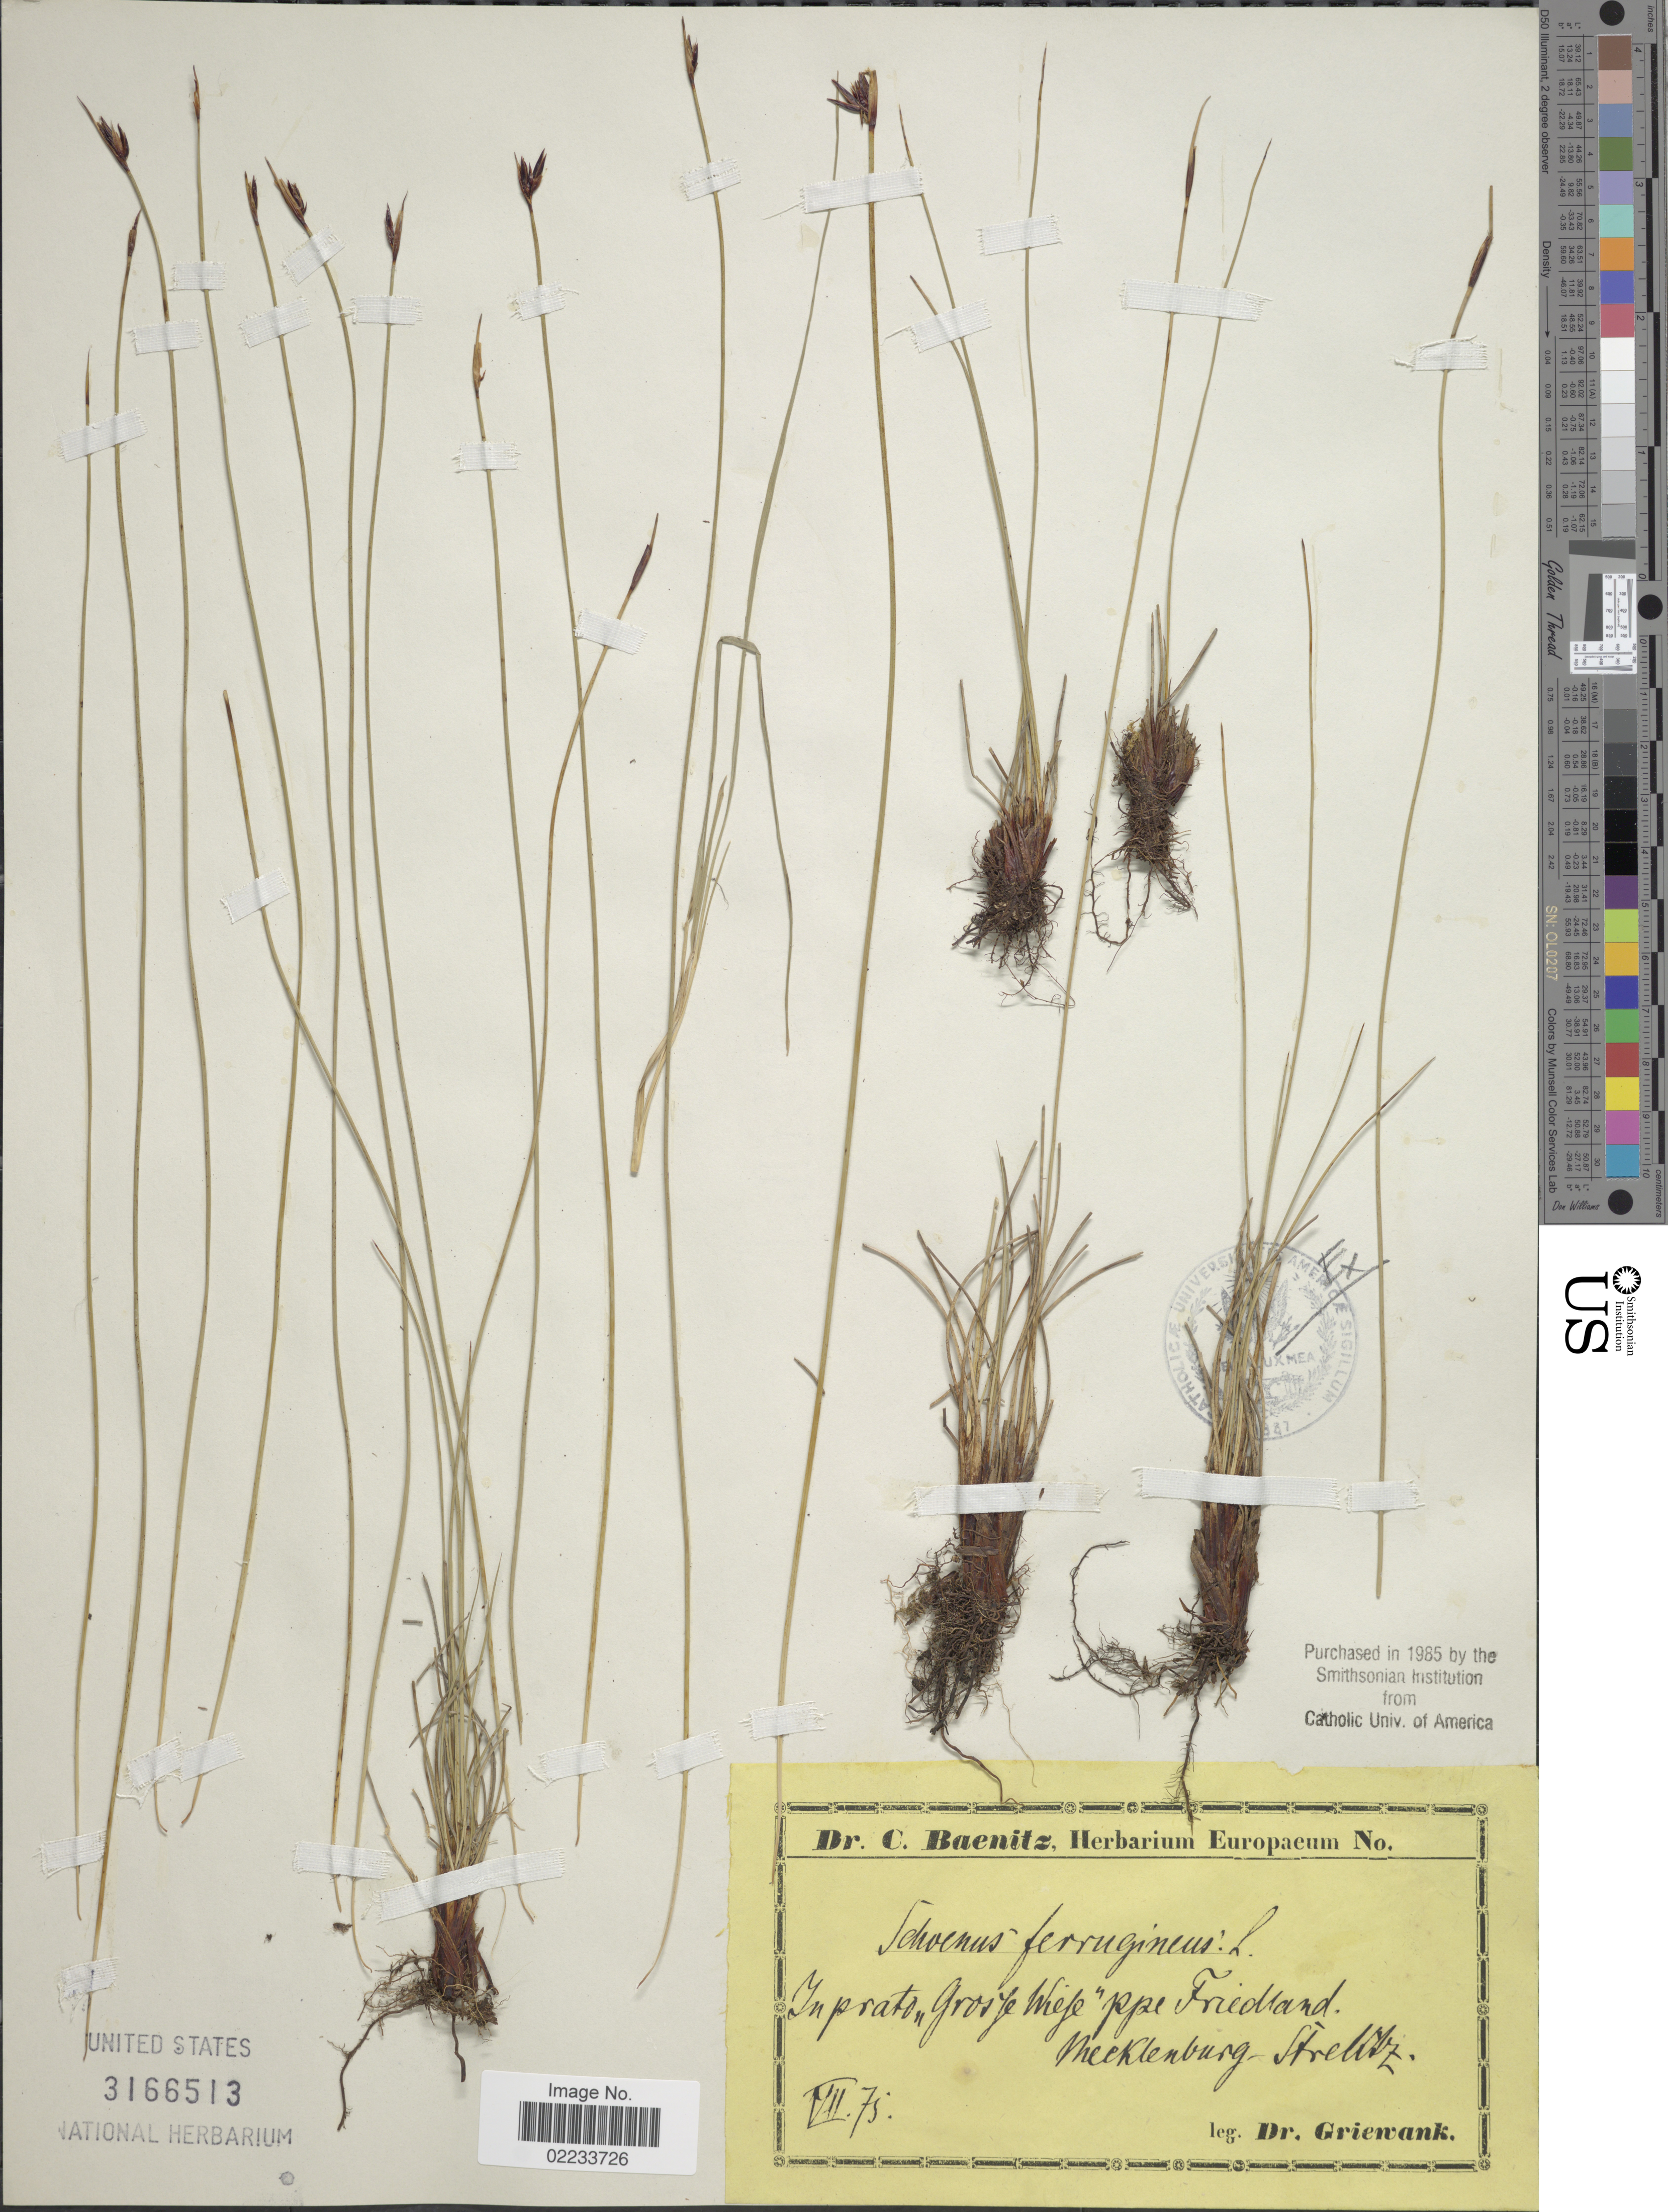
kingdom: Plantae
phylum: Tracheophyta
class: Liliopsida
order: Poales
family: Cyperaceae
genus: Schoenus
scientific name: Schoenus ferrugineus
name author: L.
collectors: Griewank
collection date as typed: Transcribed d/m/y: /7/75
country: Germany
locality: In prato, grosje Wiese 'ppe Friedland. Mecklenburg-Strelitz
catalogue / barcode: US 3166513